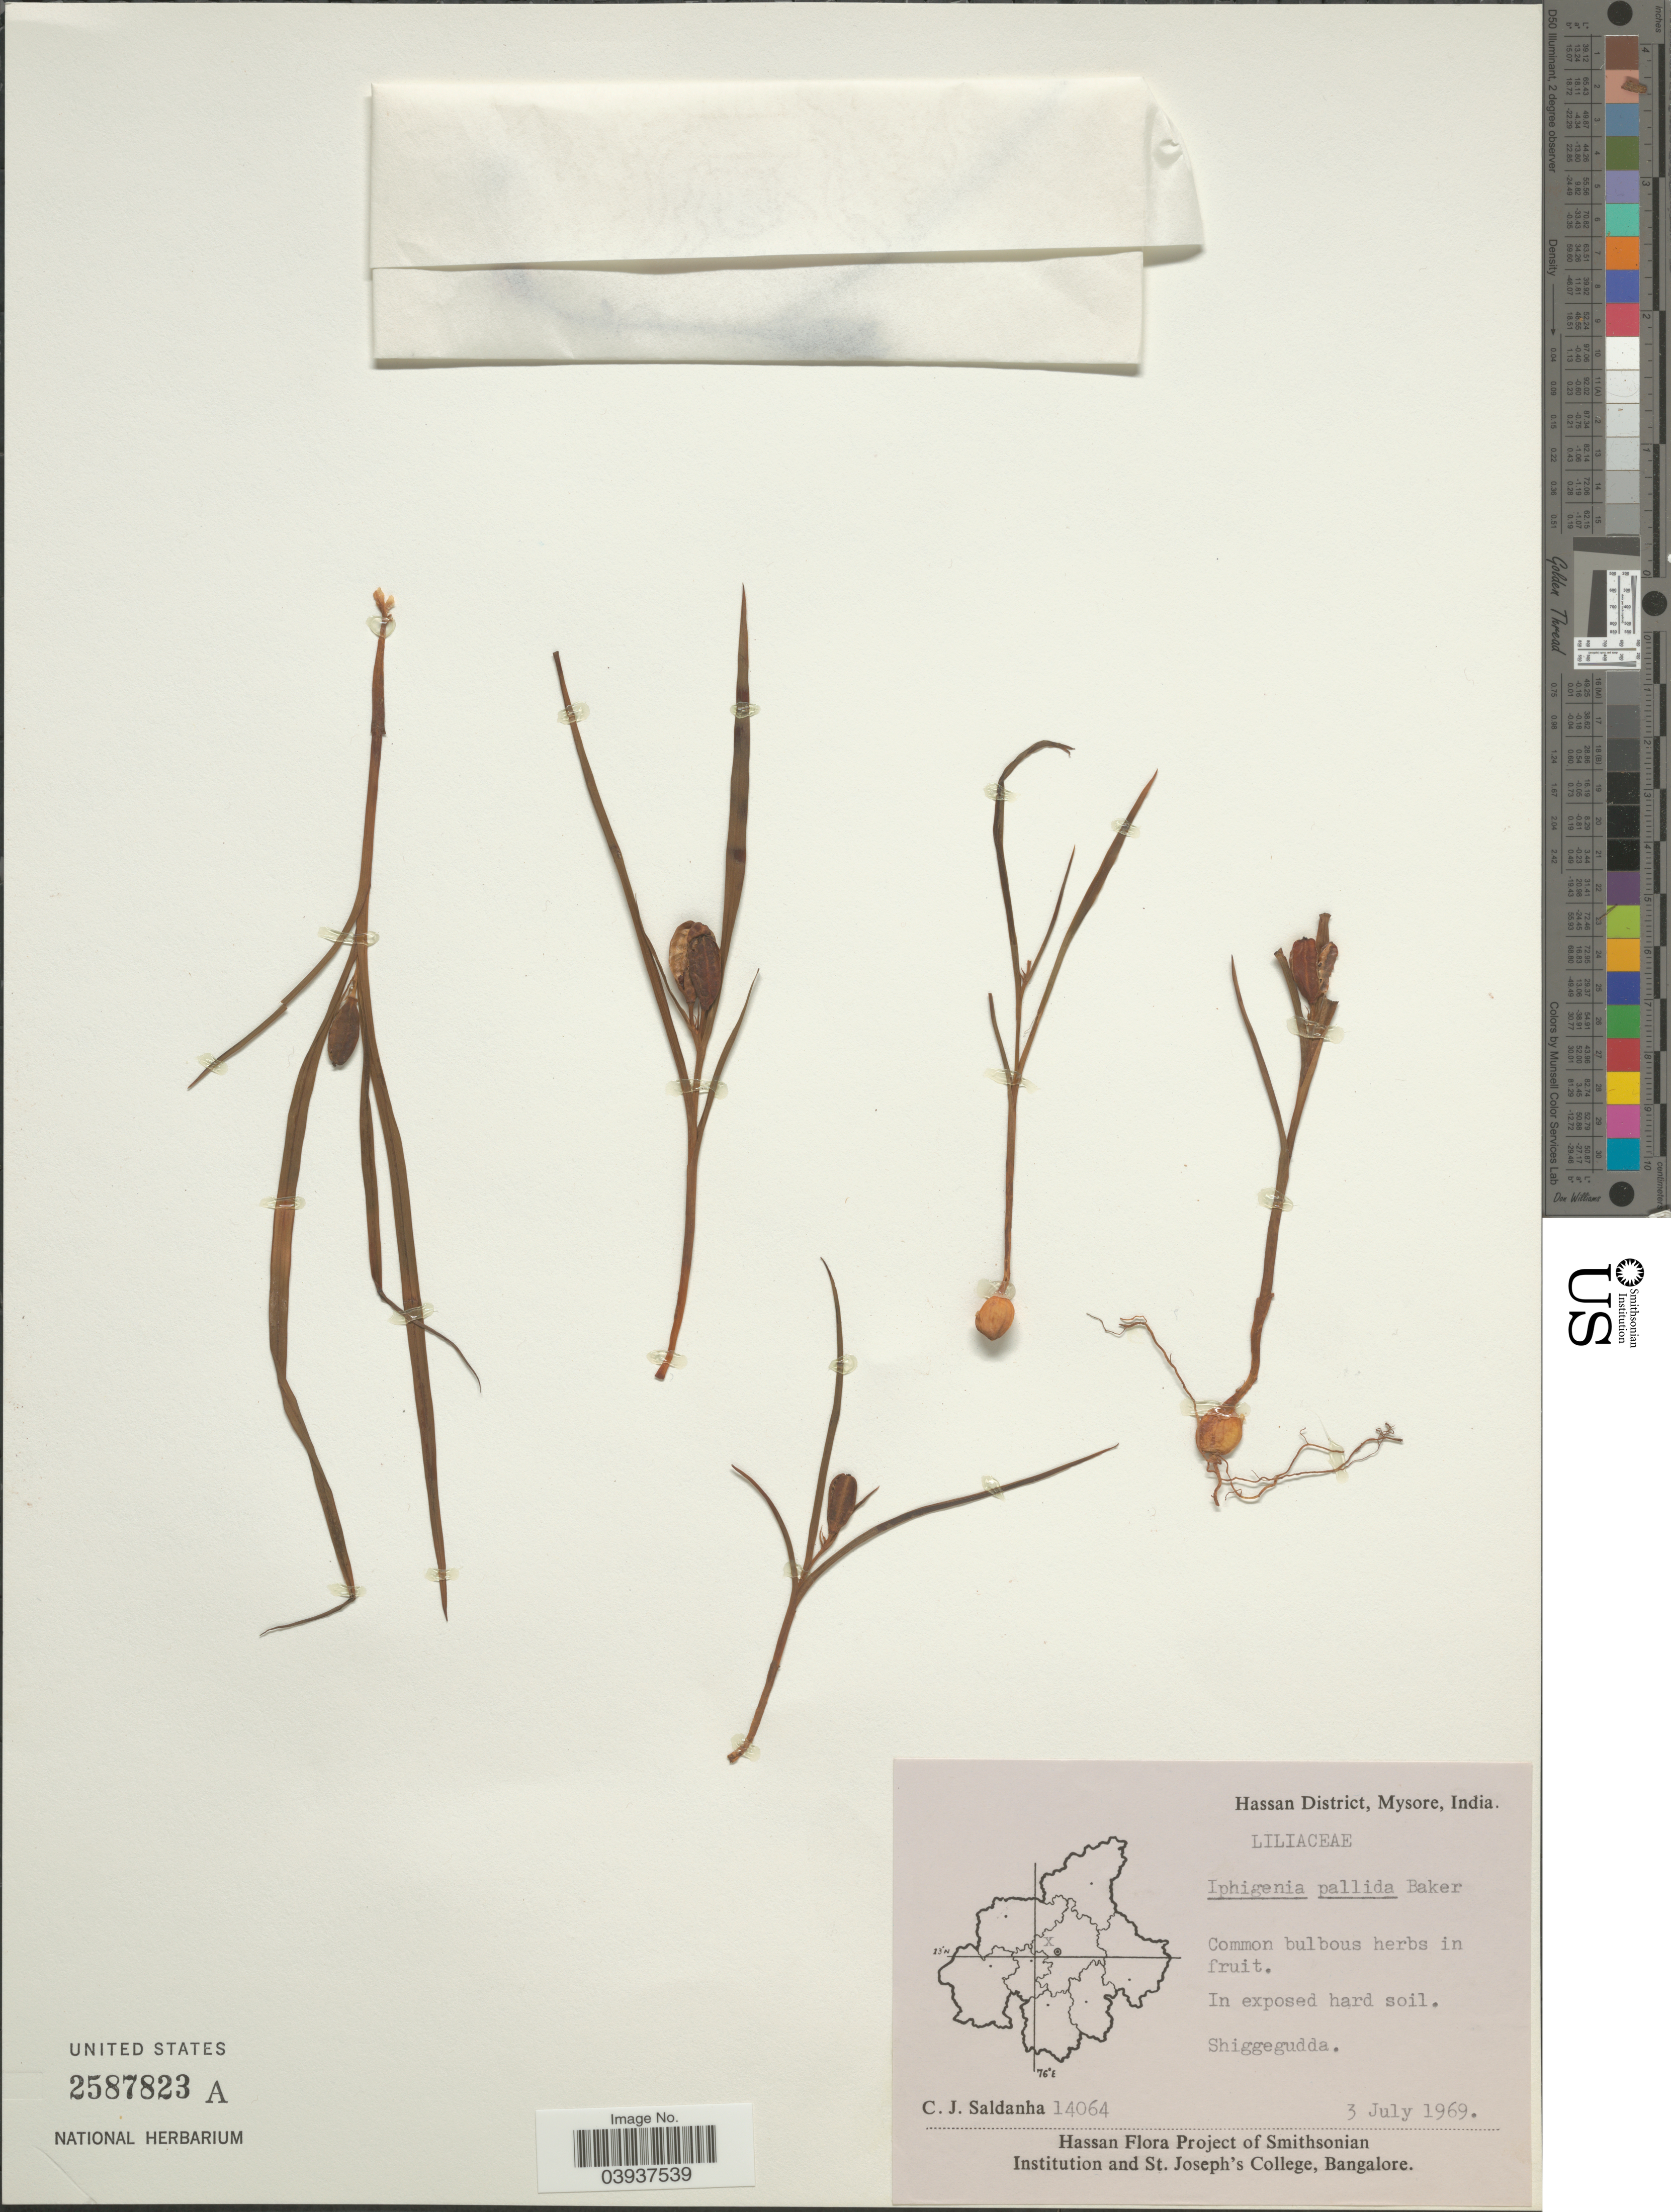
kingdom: Plantae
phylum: Tracheophyta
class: Liliopsida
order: Liliales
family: Colchicaceae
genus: Iphigenia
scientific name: Iphigenia sp.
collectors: C. J. Saldanha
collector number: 14064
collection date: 1969-07-03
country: India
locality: Hassan District, Mysore. Shiggegudda.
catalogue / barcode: US 2587823A